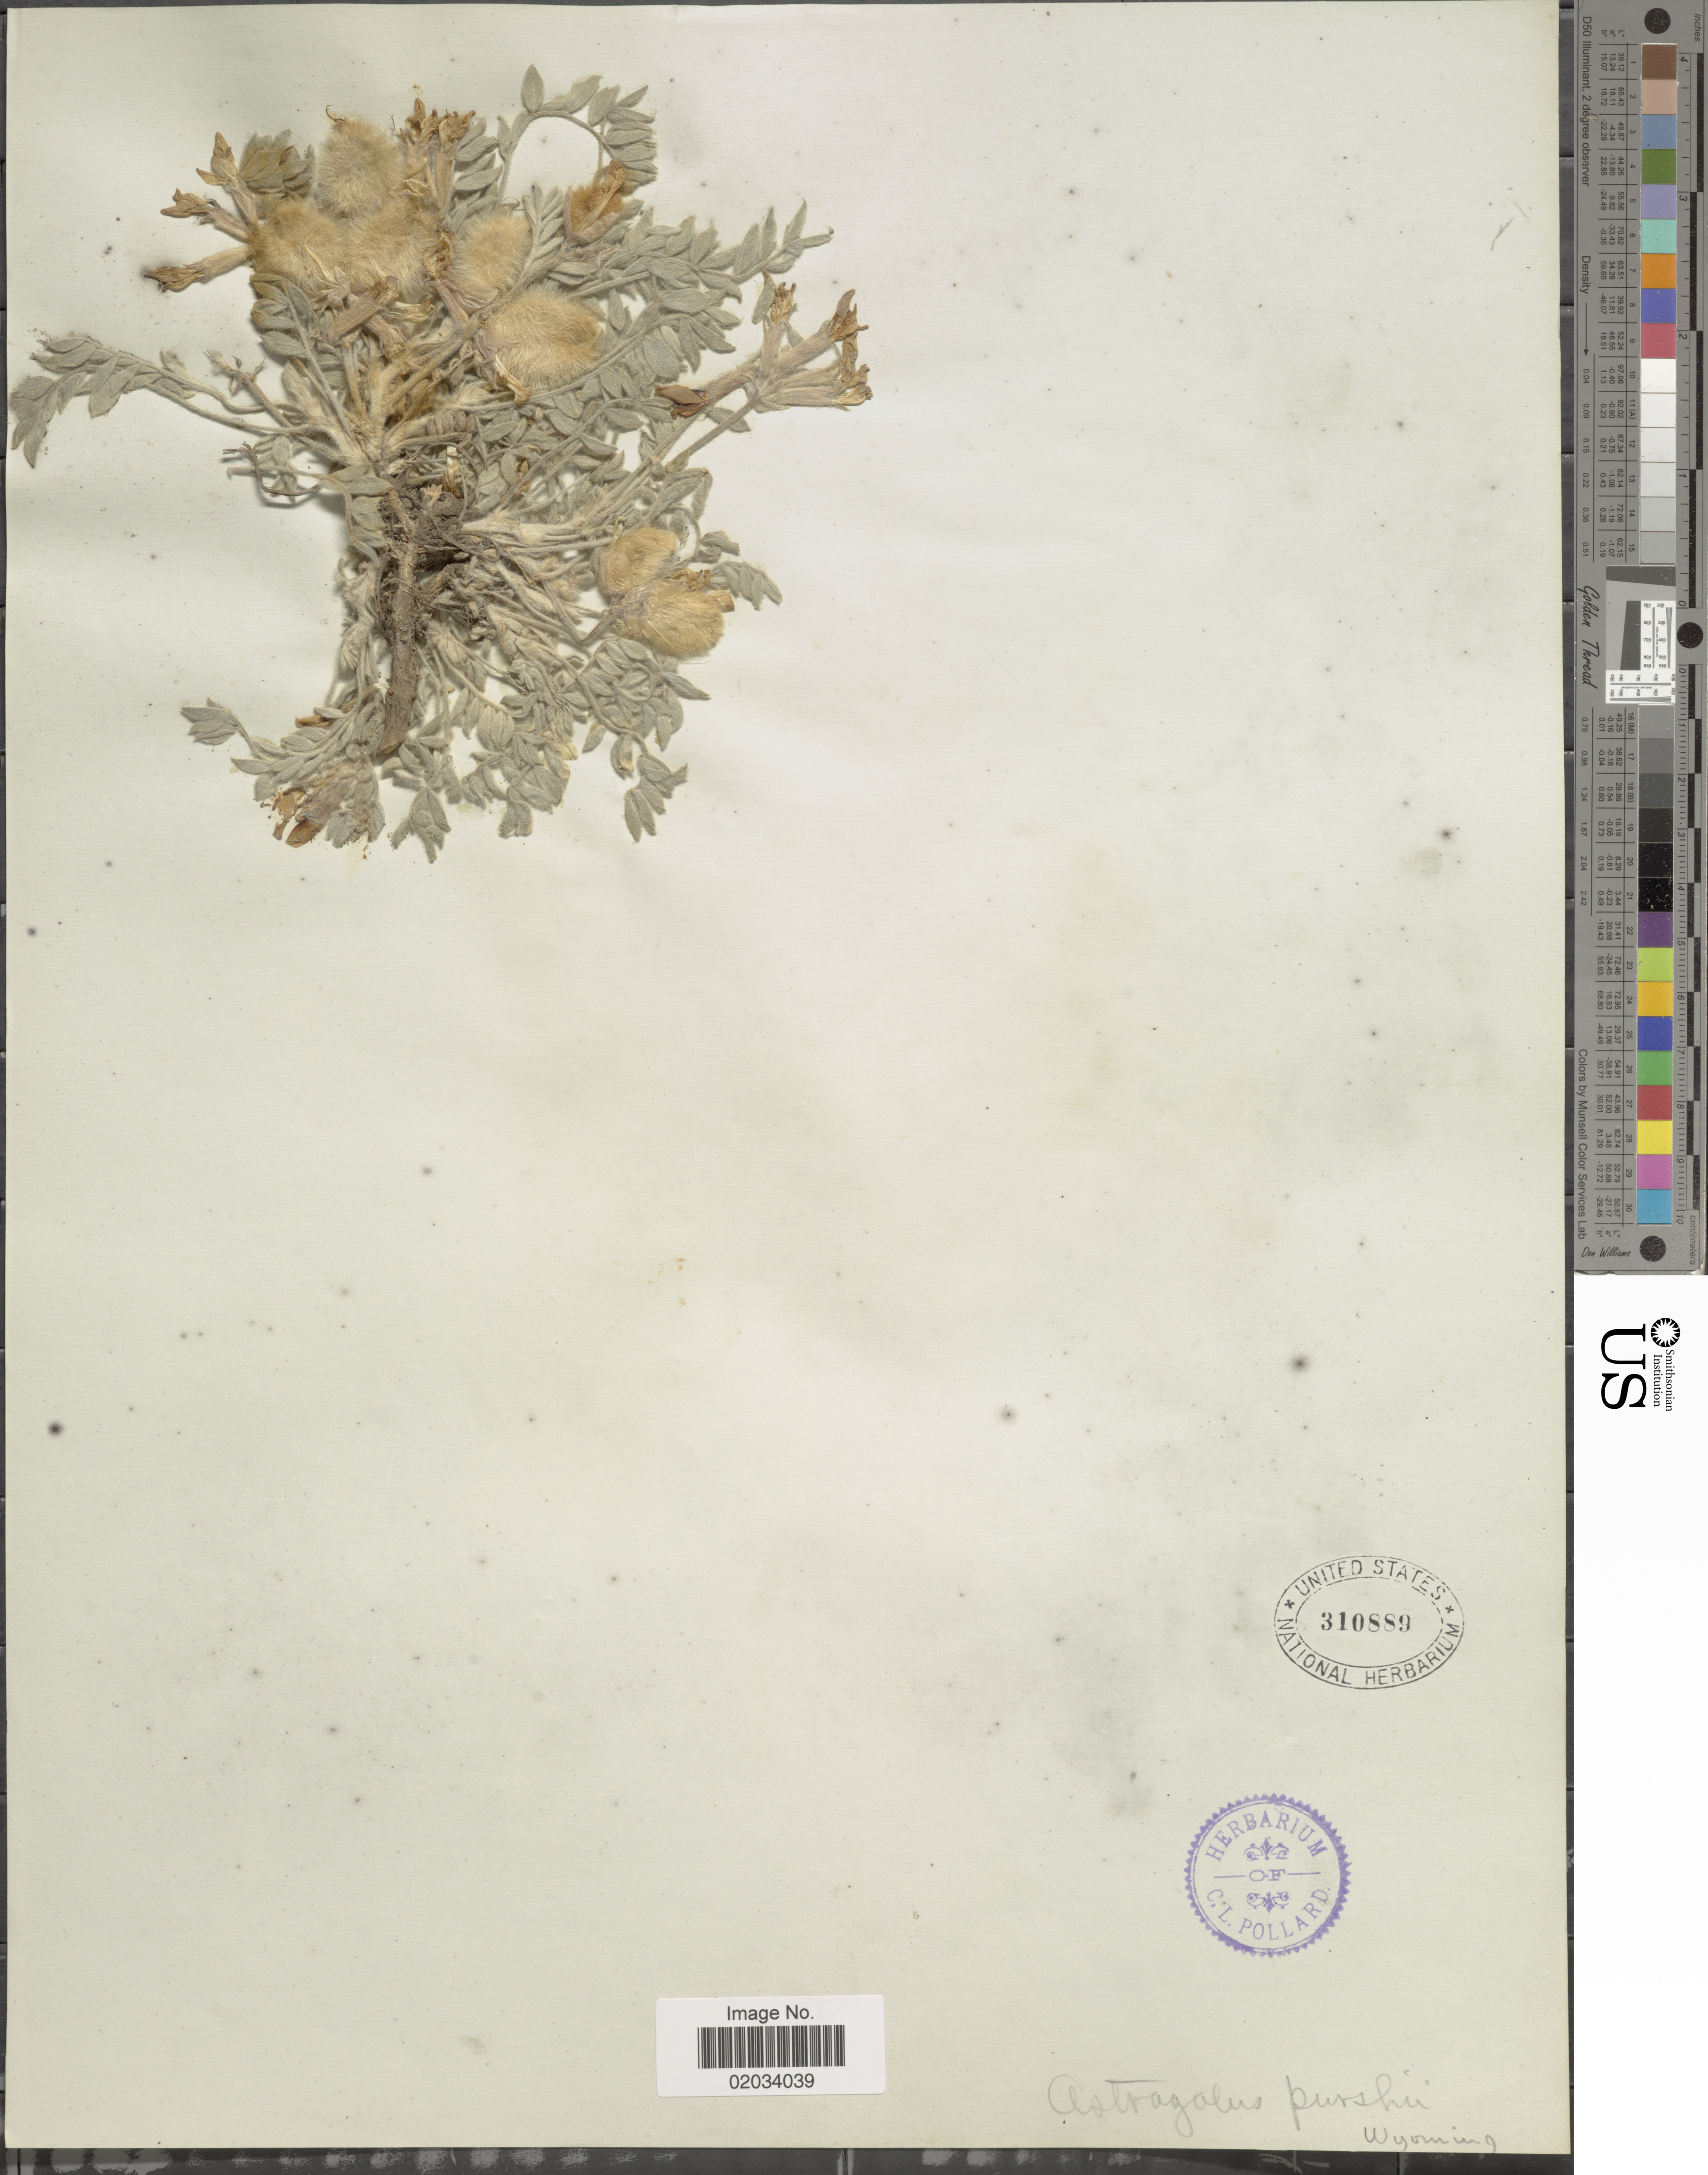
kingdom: Plantae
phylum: Tracheophyta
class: Magnoliopsida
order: Fabales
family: Fabaceae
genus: Astragalus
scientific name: Astragalus purshii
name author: Douglas ex Hook.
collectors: ex herb. C.L. Pollard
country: United States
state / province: Wyoming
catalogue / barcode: US 310889